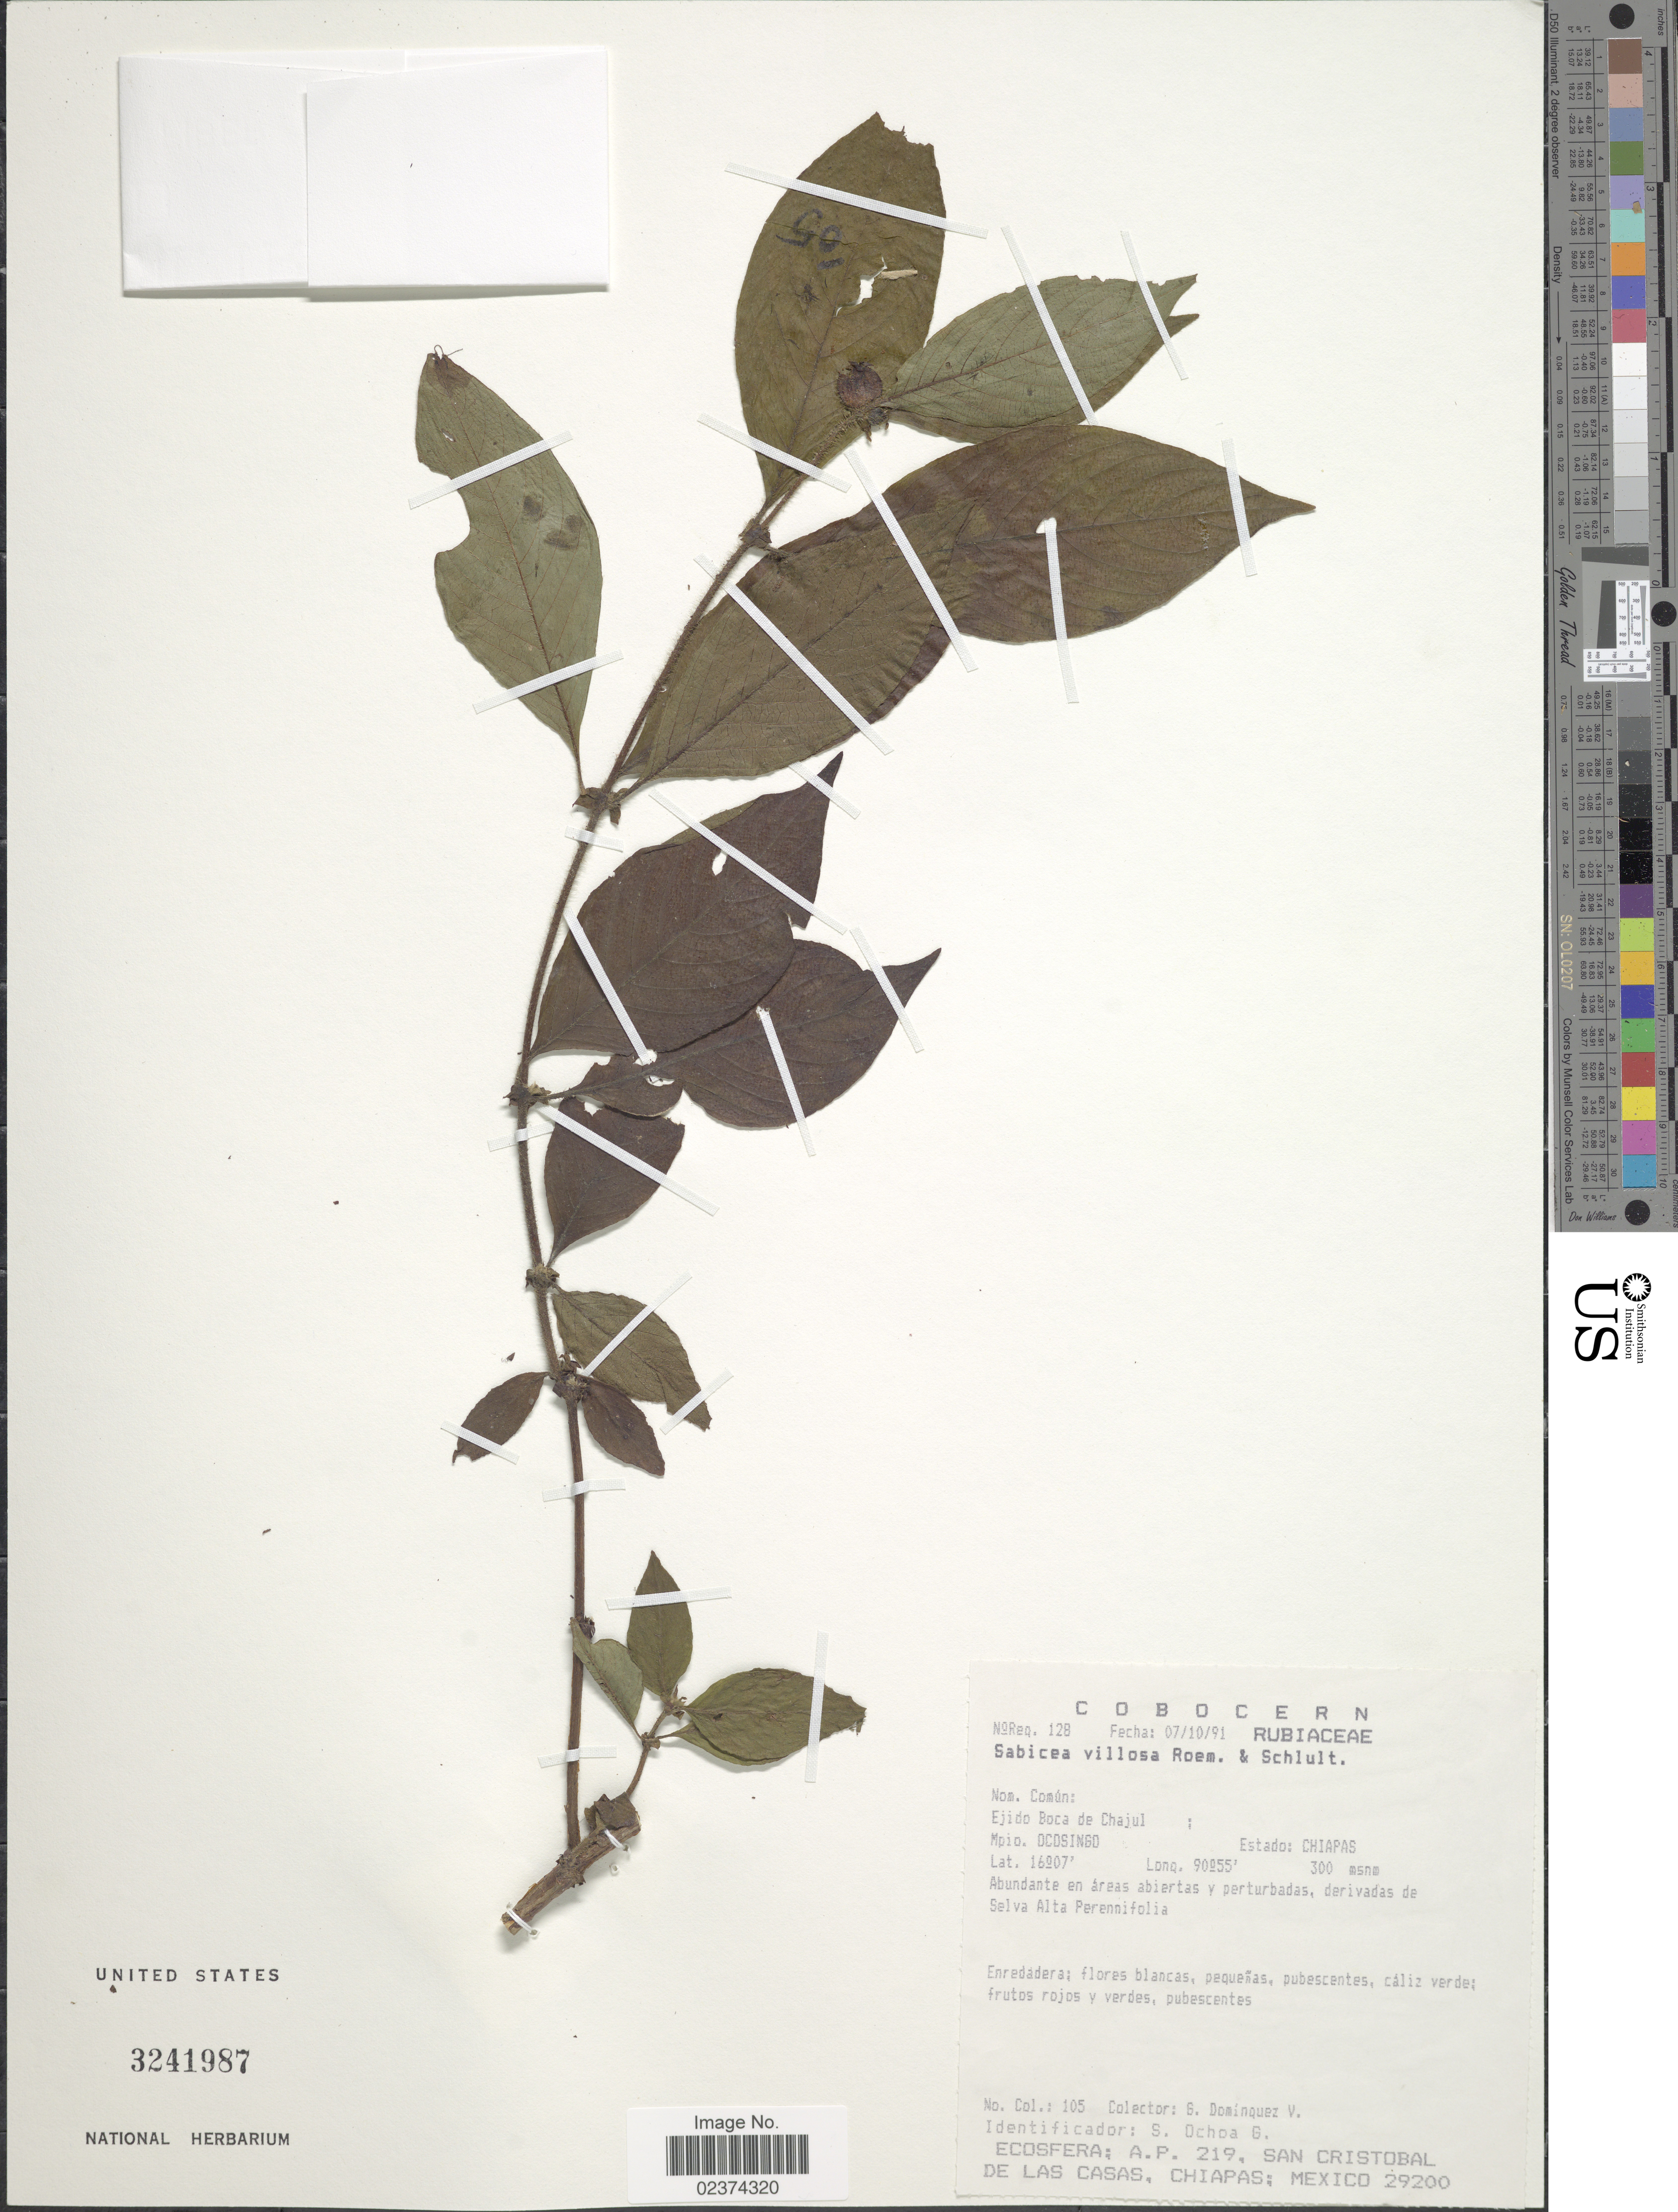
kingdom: Plantae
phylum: Tracheophyta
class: Magnoliopsida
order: Gentianales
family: Rubiaceae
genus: Sabicea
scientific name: Sabicea hirsuta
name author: Kunth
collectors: G. Domínguez V. & S. Ochoa G.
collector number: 128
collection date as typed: Transcribed d/m/y: 7/10/91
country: Mexico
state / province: Chiapas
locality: Cobocern. Mpio. Ocosingo. Estado: Chiapas. Abundante en áreas abiertas y perturbadas, derivadas de Selva Alta Perennifolia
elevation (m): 300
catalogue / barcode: US 3241987